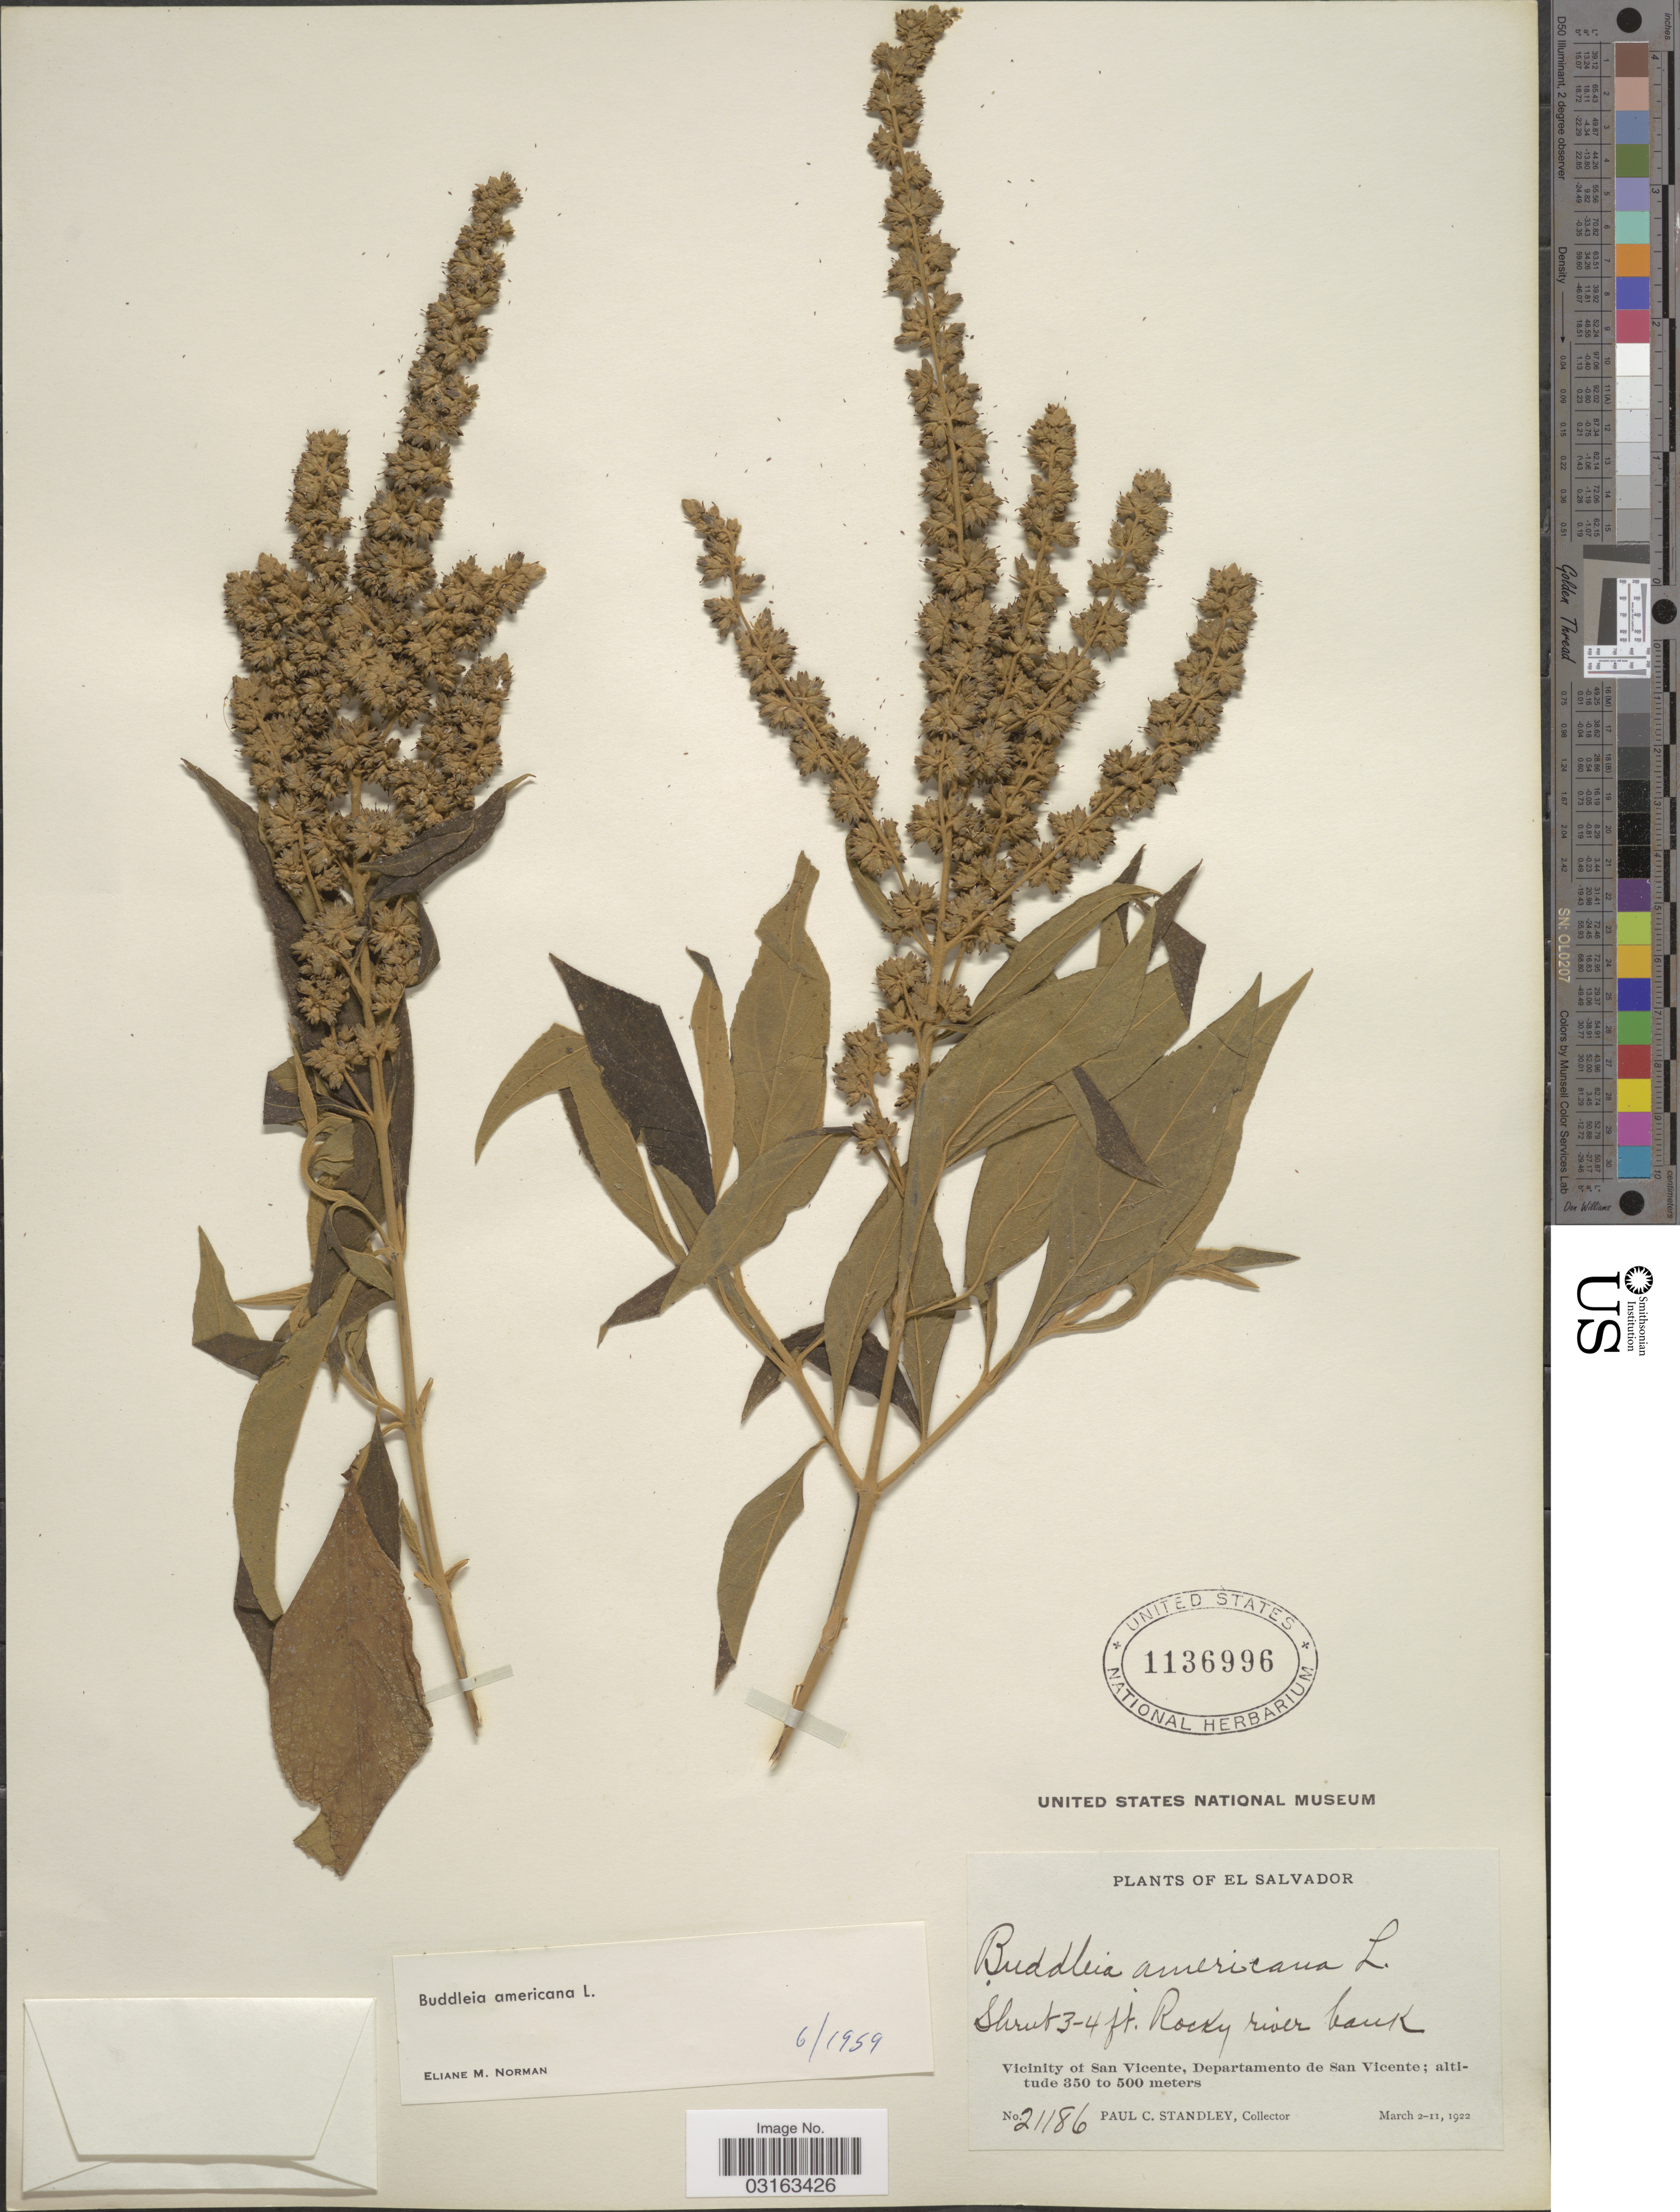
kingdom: Plantae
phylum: Tracheophyta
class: Magnoliopsida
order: Lamiales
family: Scrophulariaceae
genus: Buddleja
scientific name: Buddleja americana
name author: L.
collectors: P. C. Standley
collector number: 21186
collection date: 1922-03-02/1922-03-11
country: El Salvador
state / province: San Vincente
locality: Vicinity of Santa Vicente, Departamento de San Vicente.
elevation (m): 350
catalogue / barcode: US 1136996